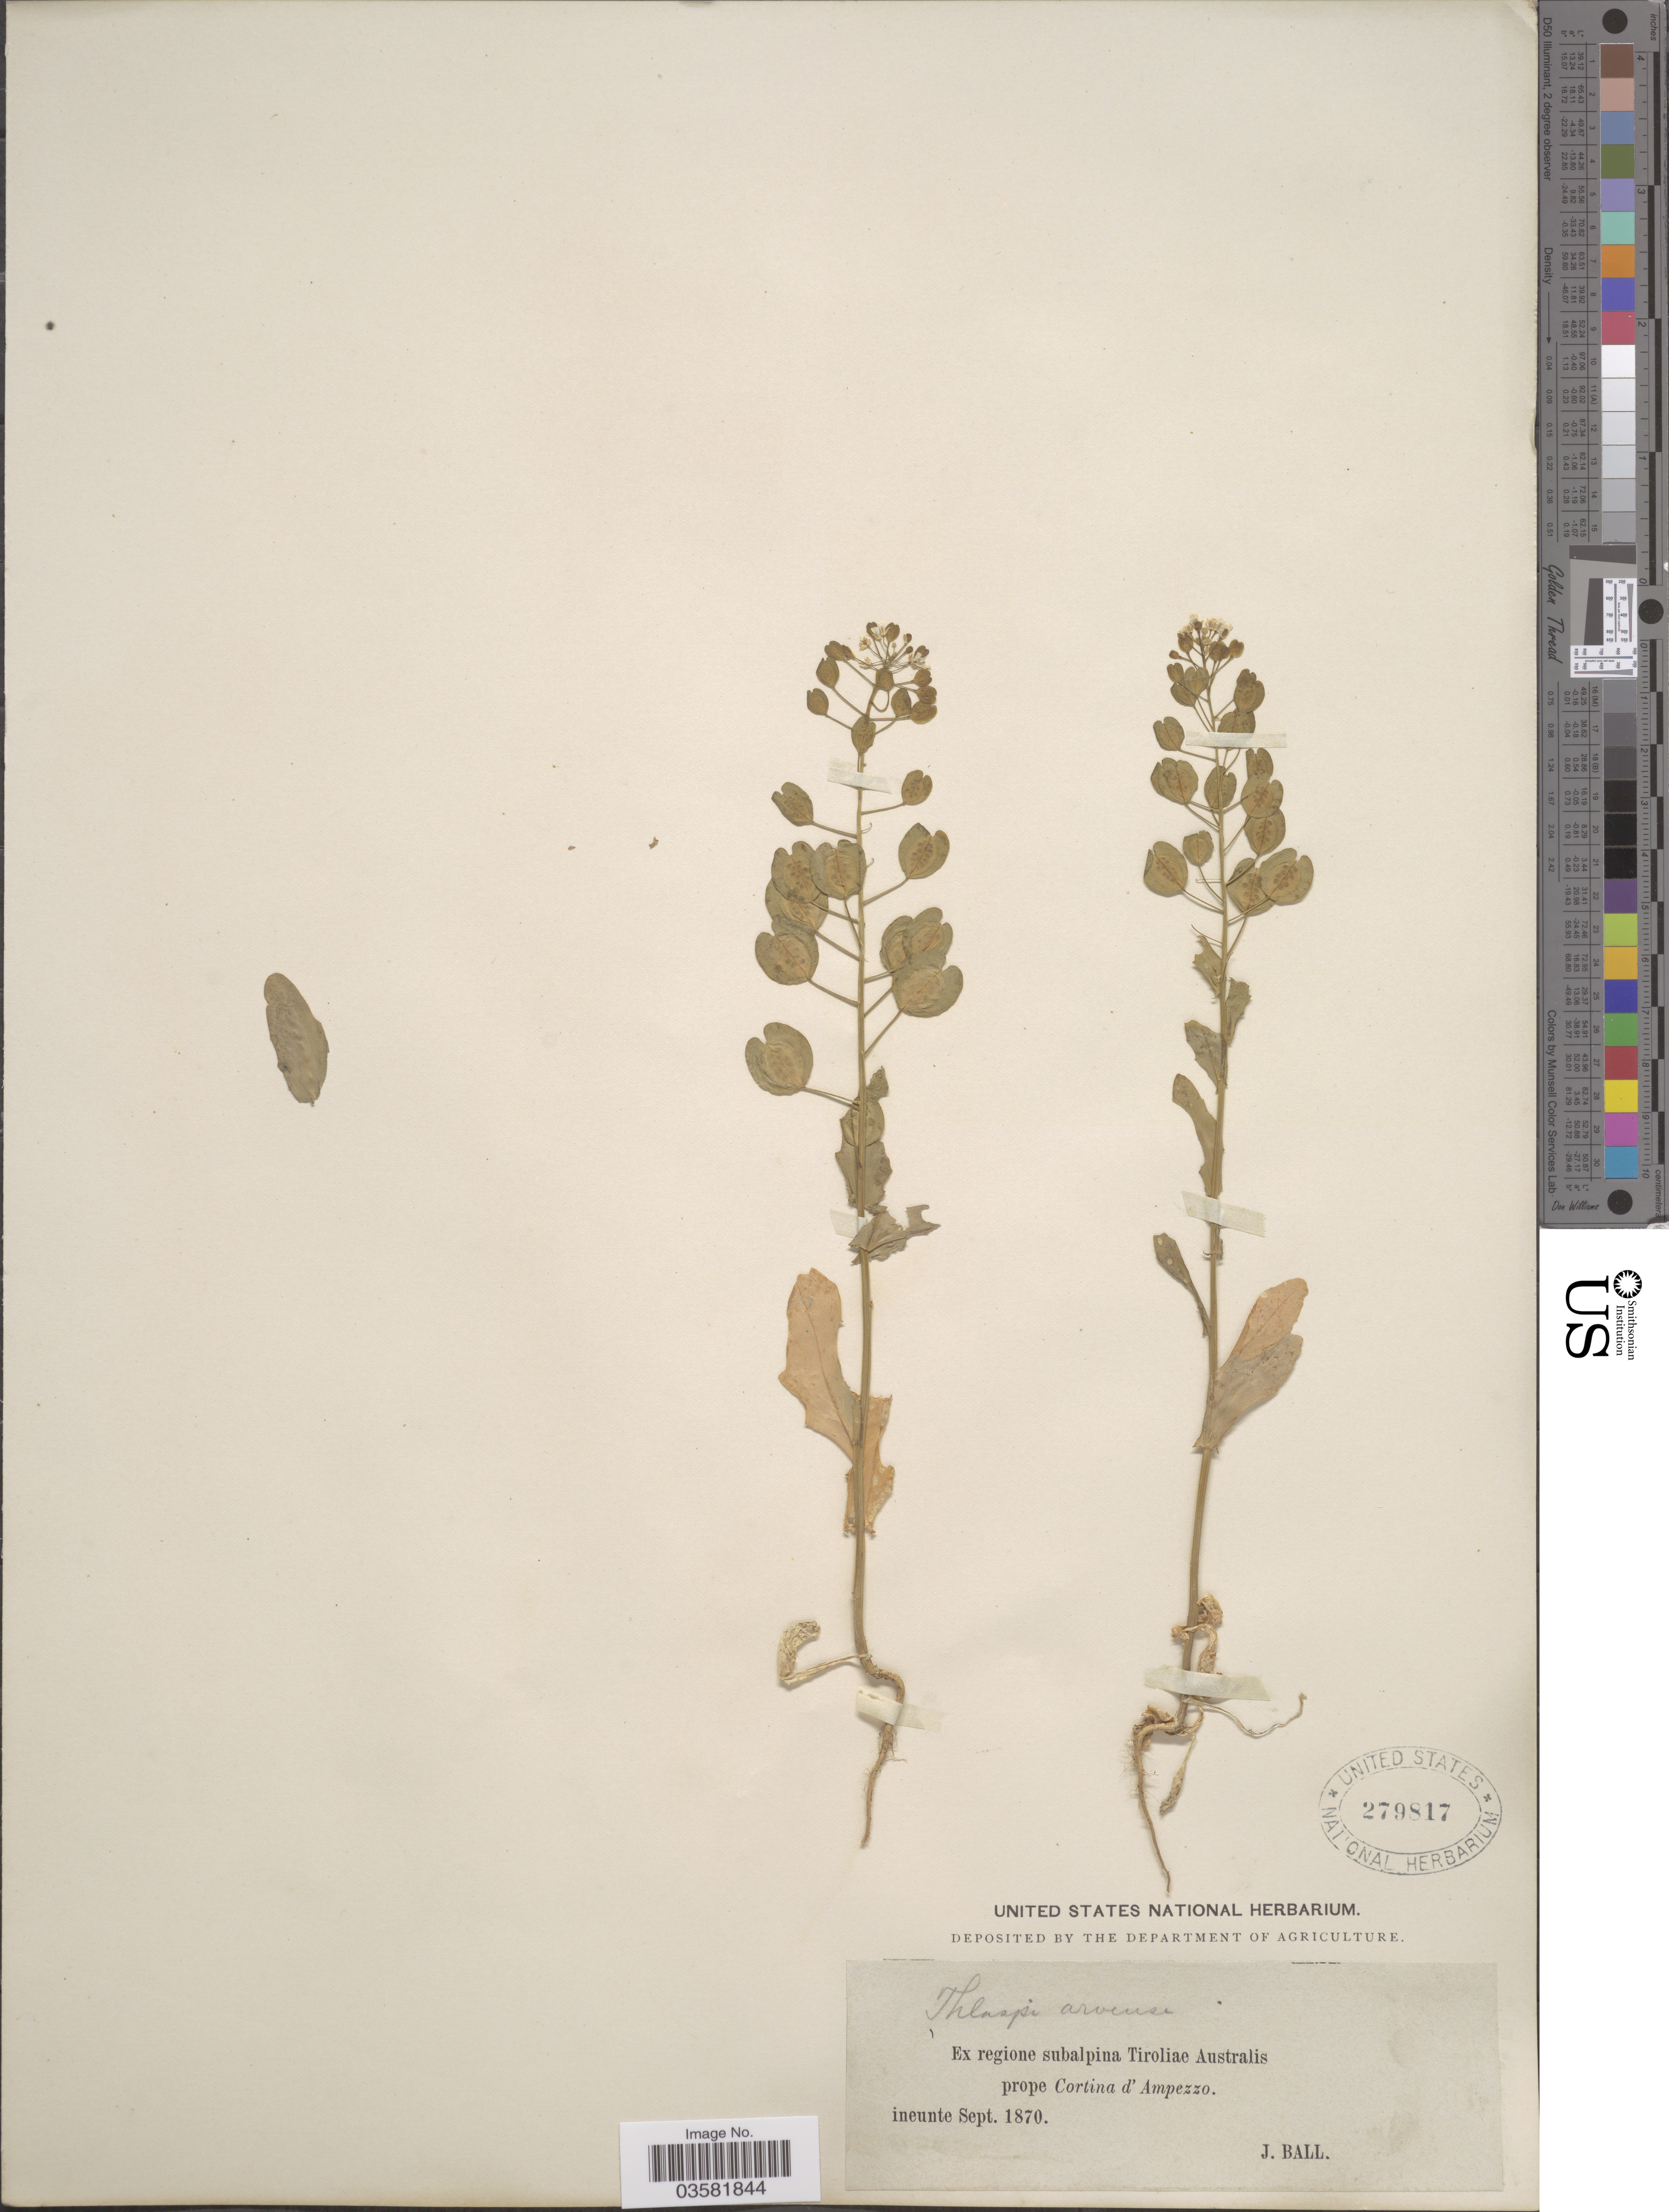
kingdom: Plantae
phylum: Tracheophyta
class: Magnoliopsida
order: Brassicales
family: Brassicaceae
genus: Thlaspi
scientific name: Thlaspi arvense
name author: L.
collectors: J. Ball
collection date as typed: ineunte Sept. 1870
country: Italy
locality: Ex regione subalpina Tiroliae Australis prope Cortina d'Ampezzo.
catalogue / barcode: US 279817